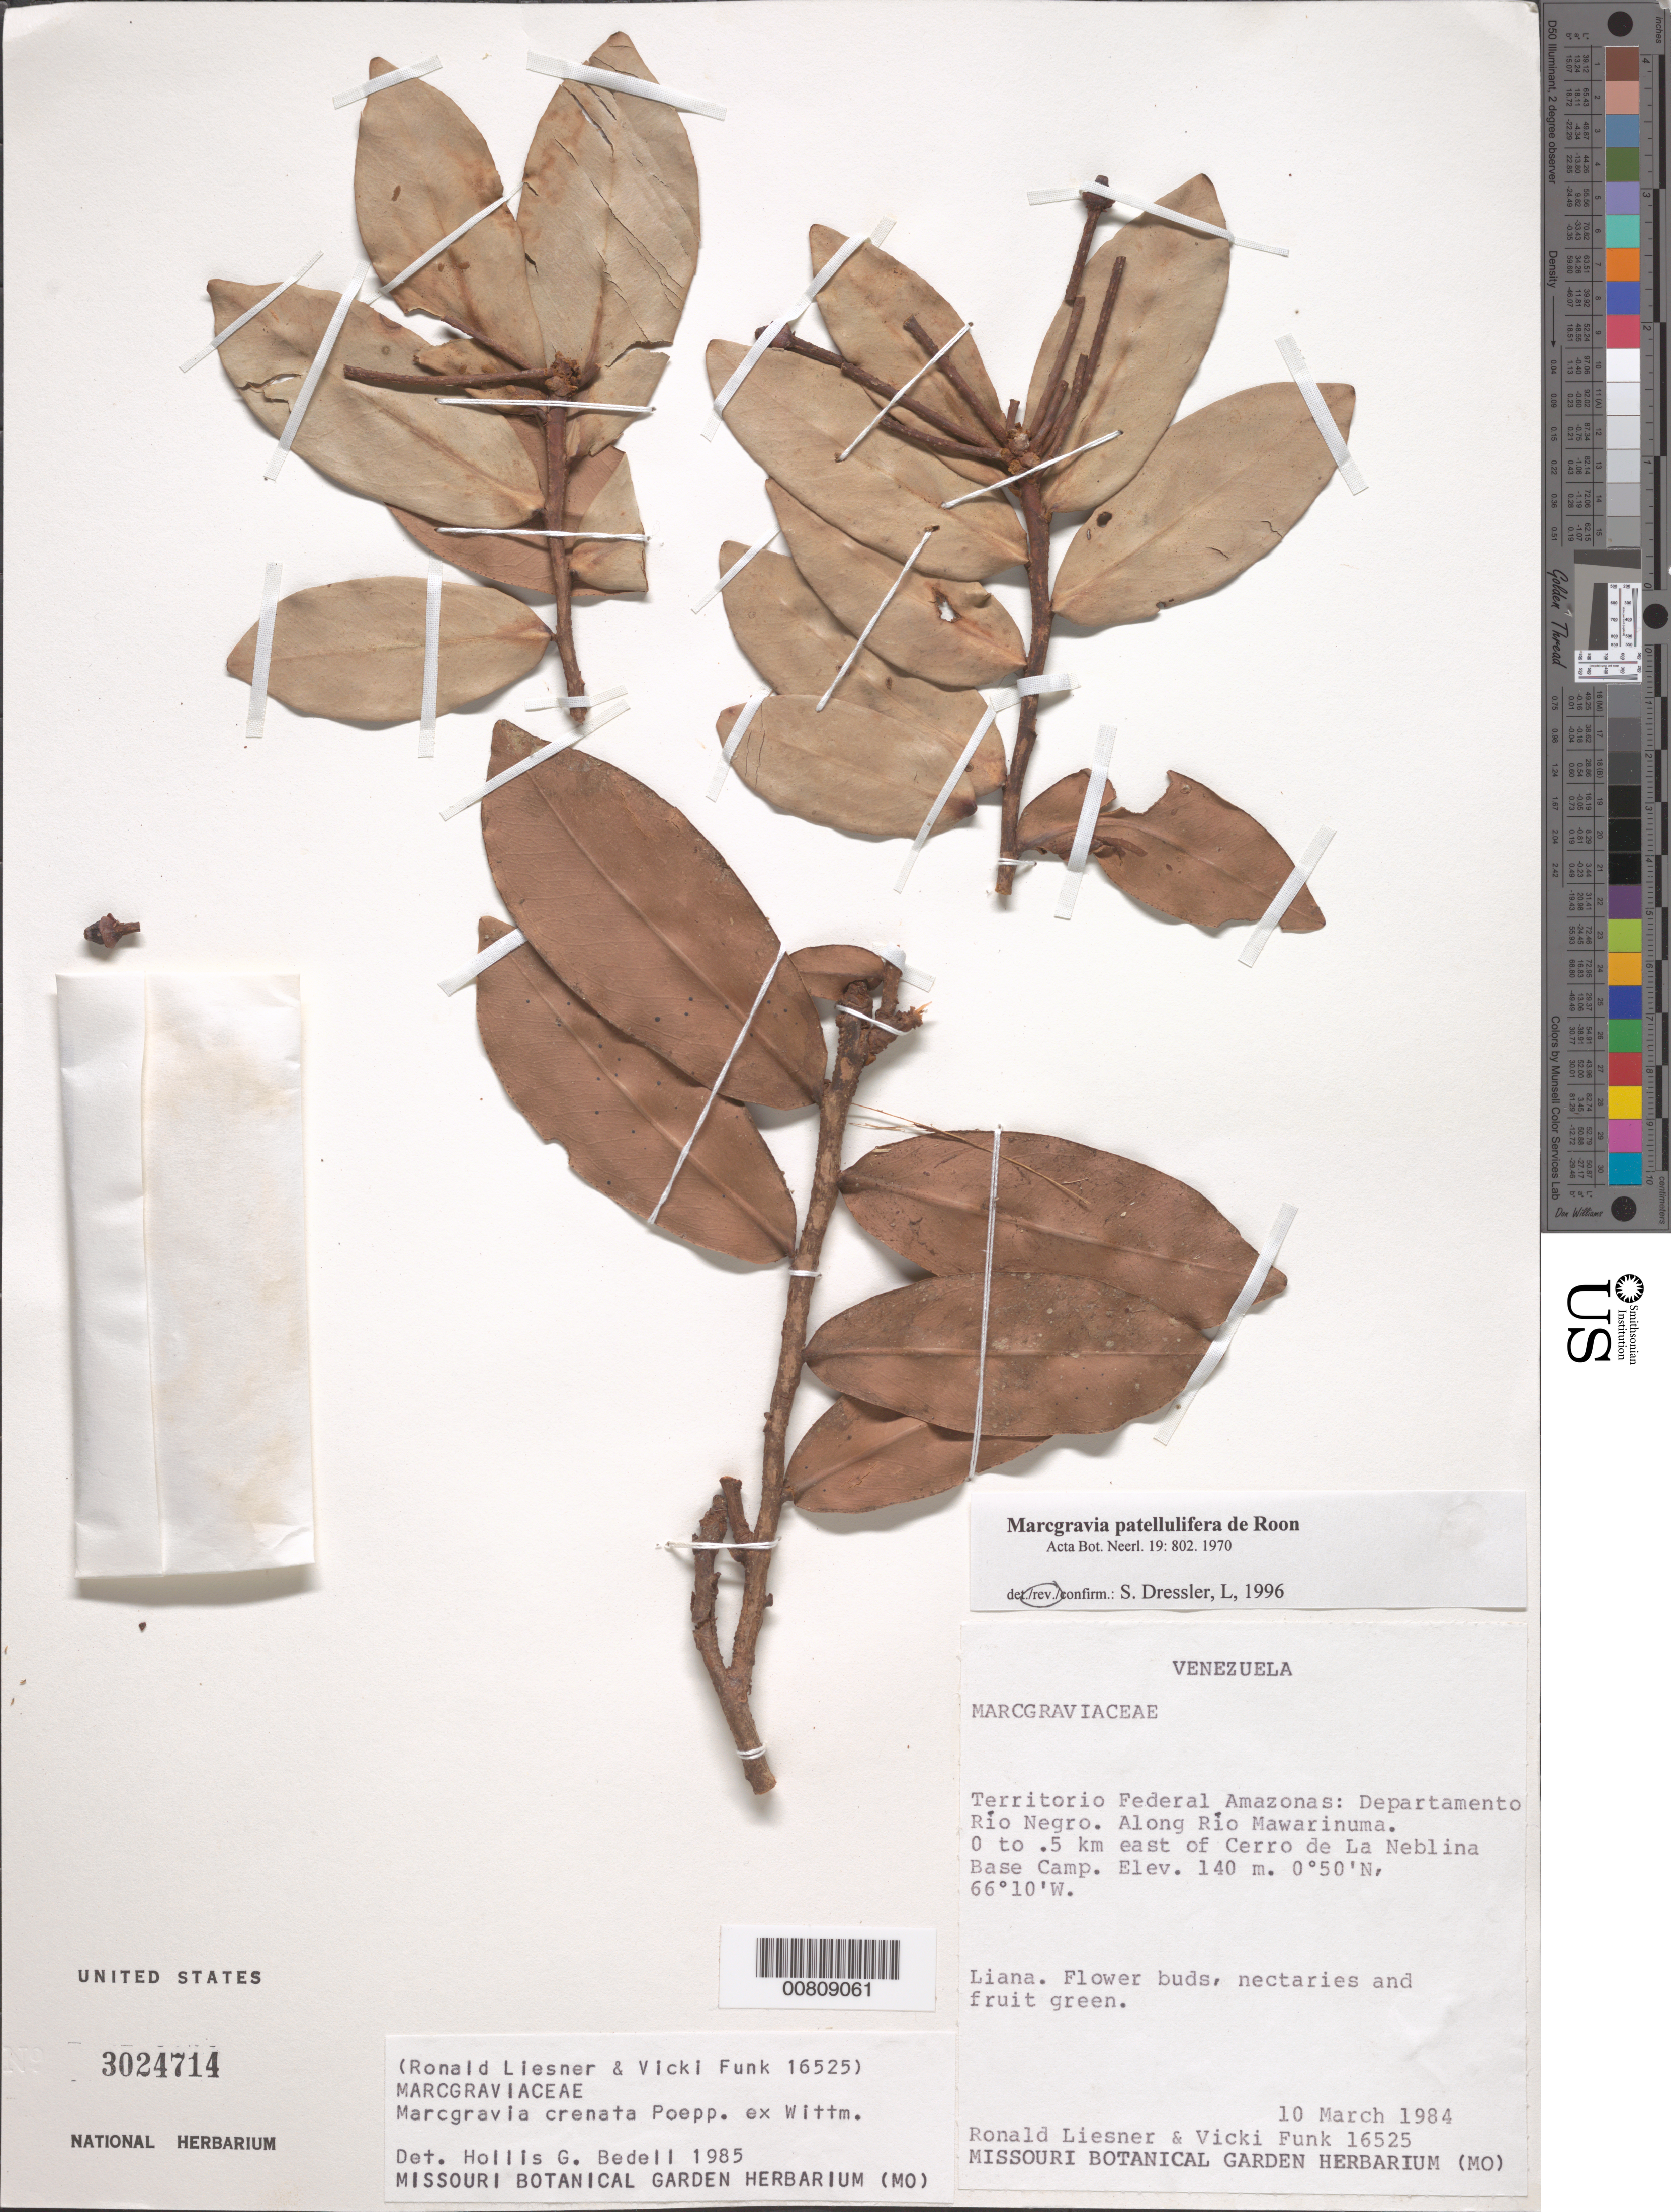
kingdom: Plantae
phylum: Tracheophyta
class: Magnoliopsida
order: Ericales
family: Marcgraviaceae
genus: Marcgravia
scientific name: Marcgravia patellulifera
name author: de Roon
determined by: Dressler, S., (FR), Forschungsinstitut Und Naturmuseum Senckenberg (GERMANY)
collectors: R. L. Liesner & V. Funk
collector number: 16525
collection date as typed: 10-Mar-84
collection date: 1984-03-10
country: Venezuela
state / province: Amazonas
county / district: Río Negro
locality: Río Mawarinuma, 0 to 0.5 km east of Cerro de La Neblina Base Camp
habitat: Along Rio Mawarinuma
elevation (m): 140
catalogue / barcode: US 3024714